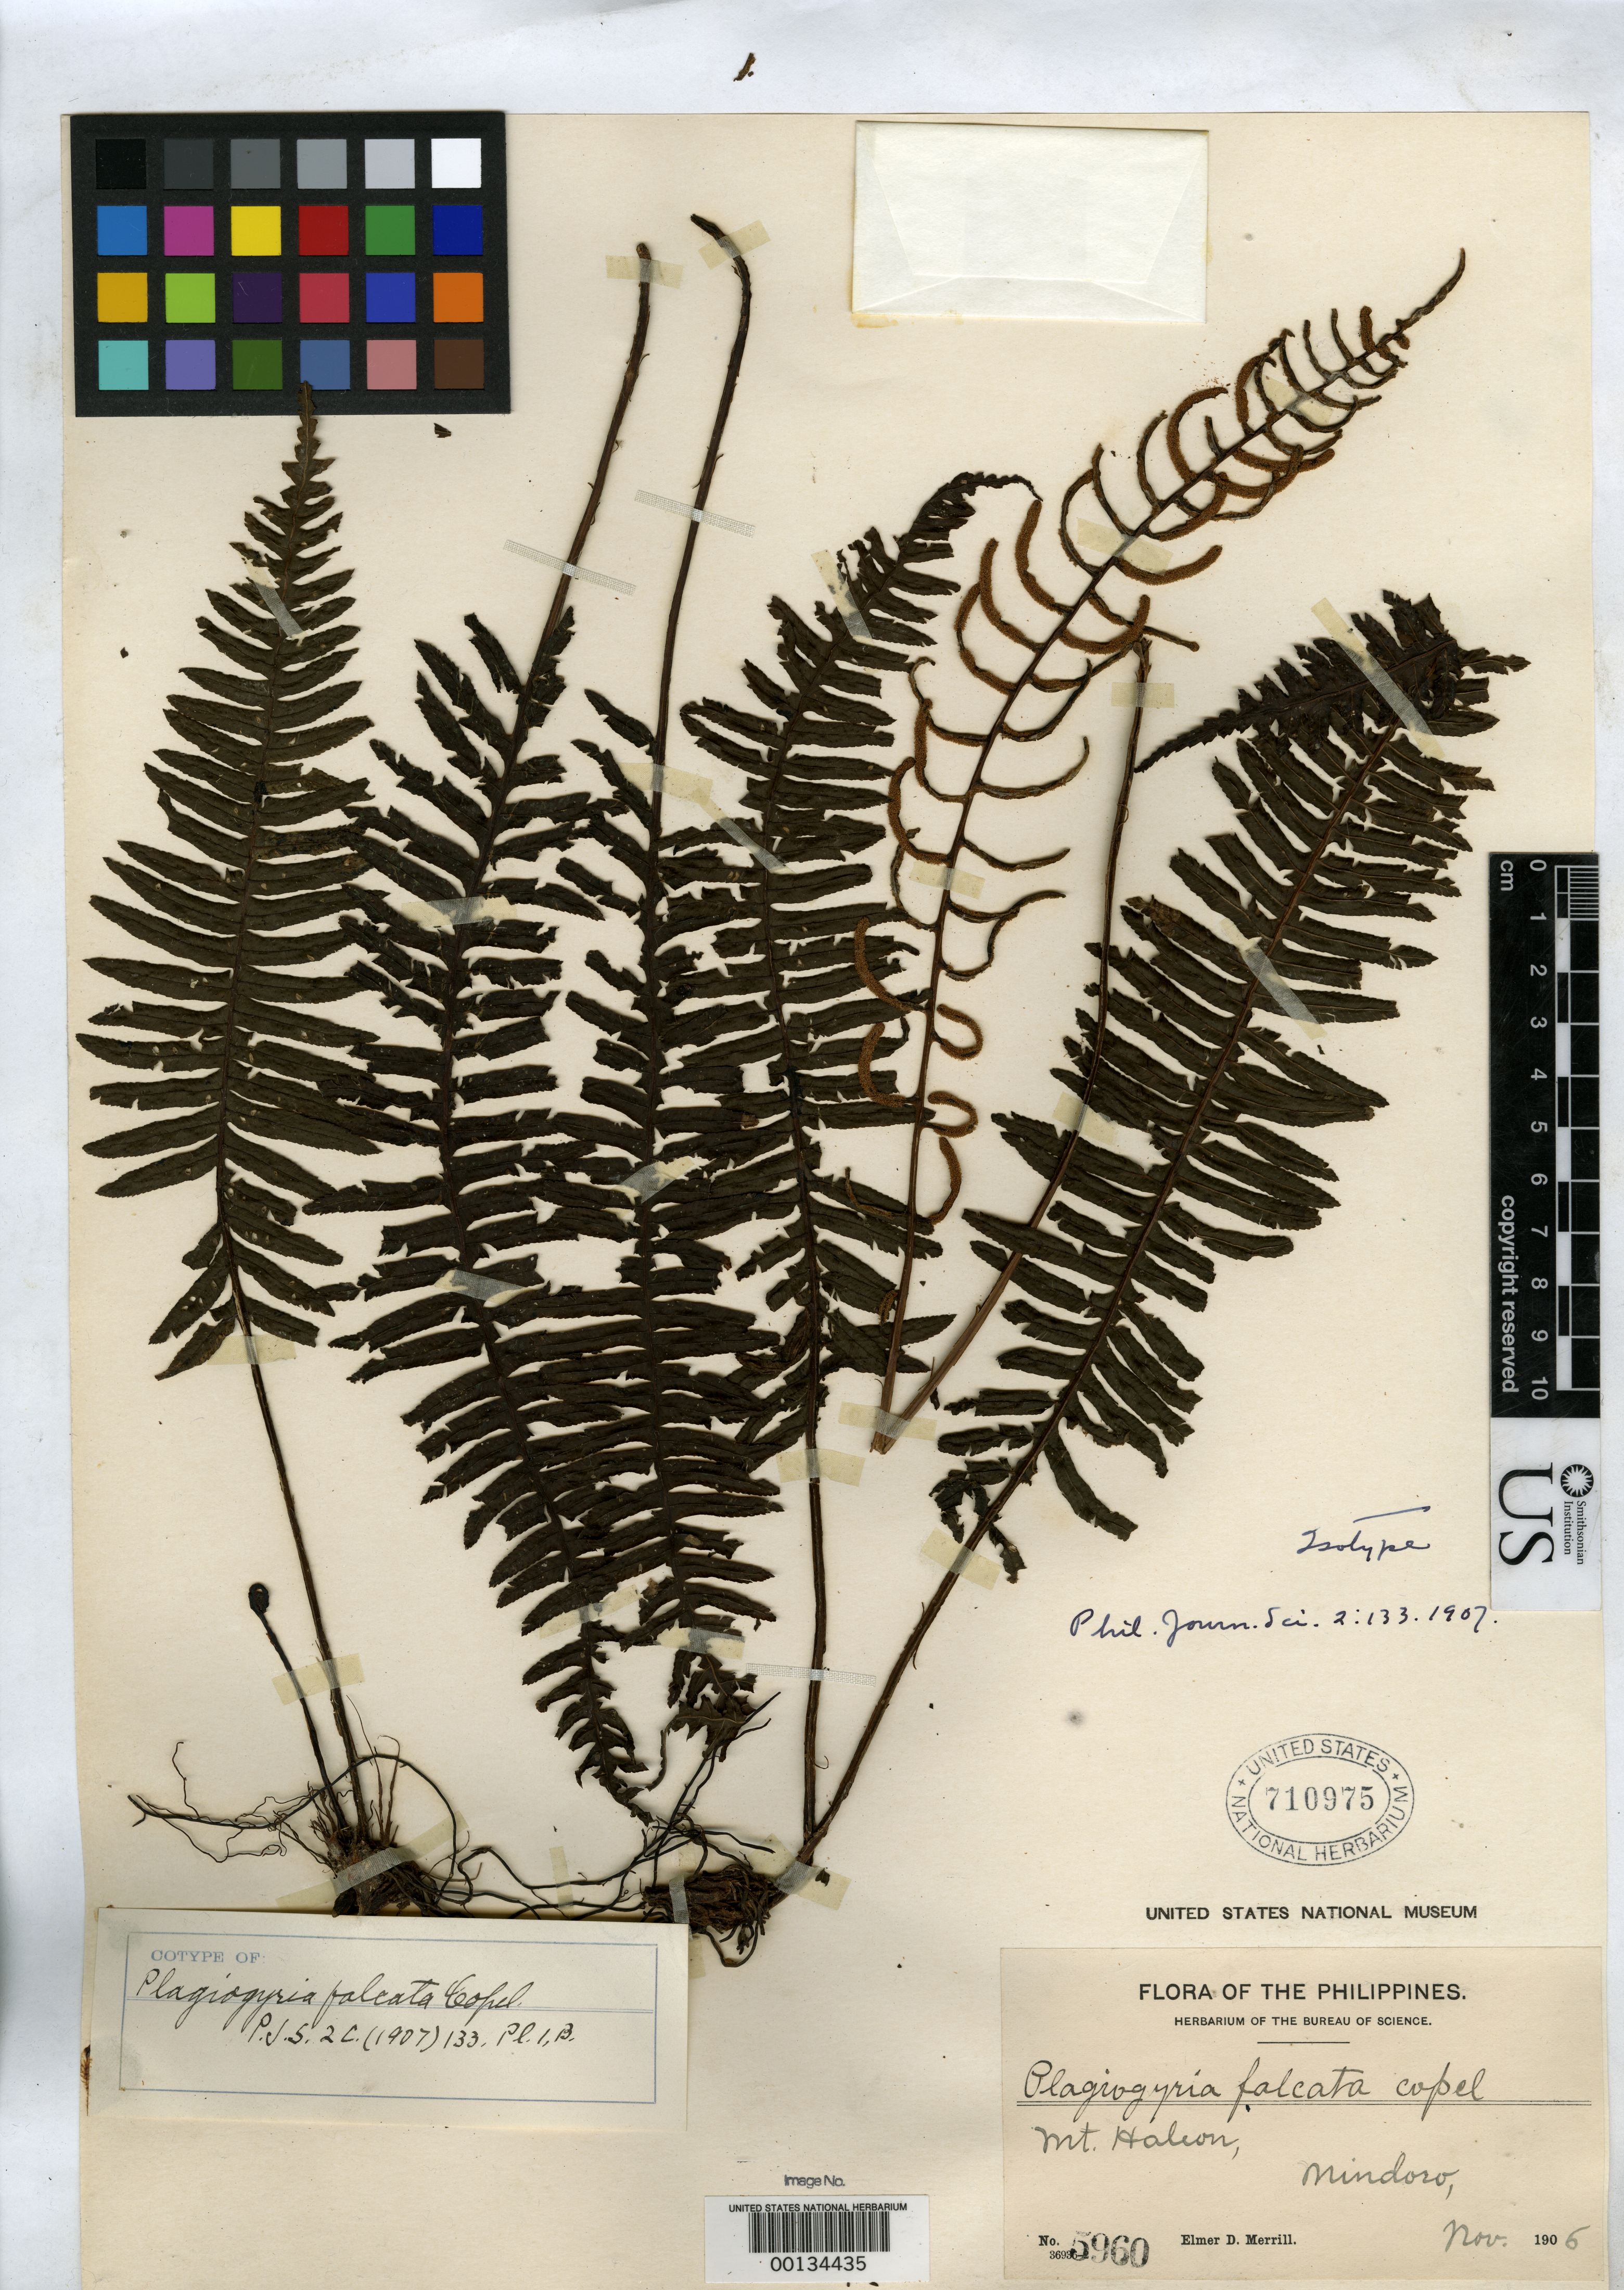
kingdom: Plantae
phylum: Tracheophyta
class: Polypodiopsida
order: Cyatheales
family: Plagiogyriaceae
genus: Plagiogyria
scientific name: Plagiogyria falcata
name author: Copel.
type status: Isotype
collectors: E. D. Merrill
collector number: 5960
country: Philippines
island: Mindoro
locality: Mount Halcon.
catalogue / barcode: US 710975